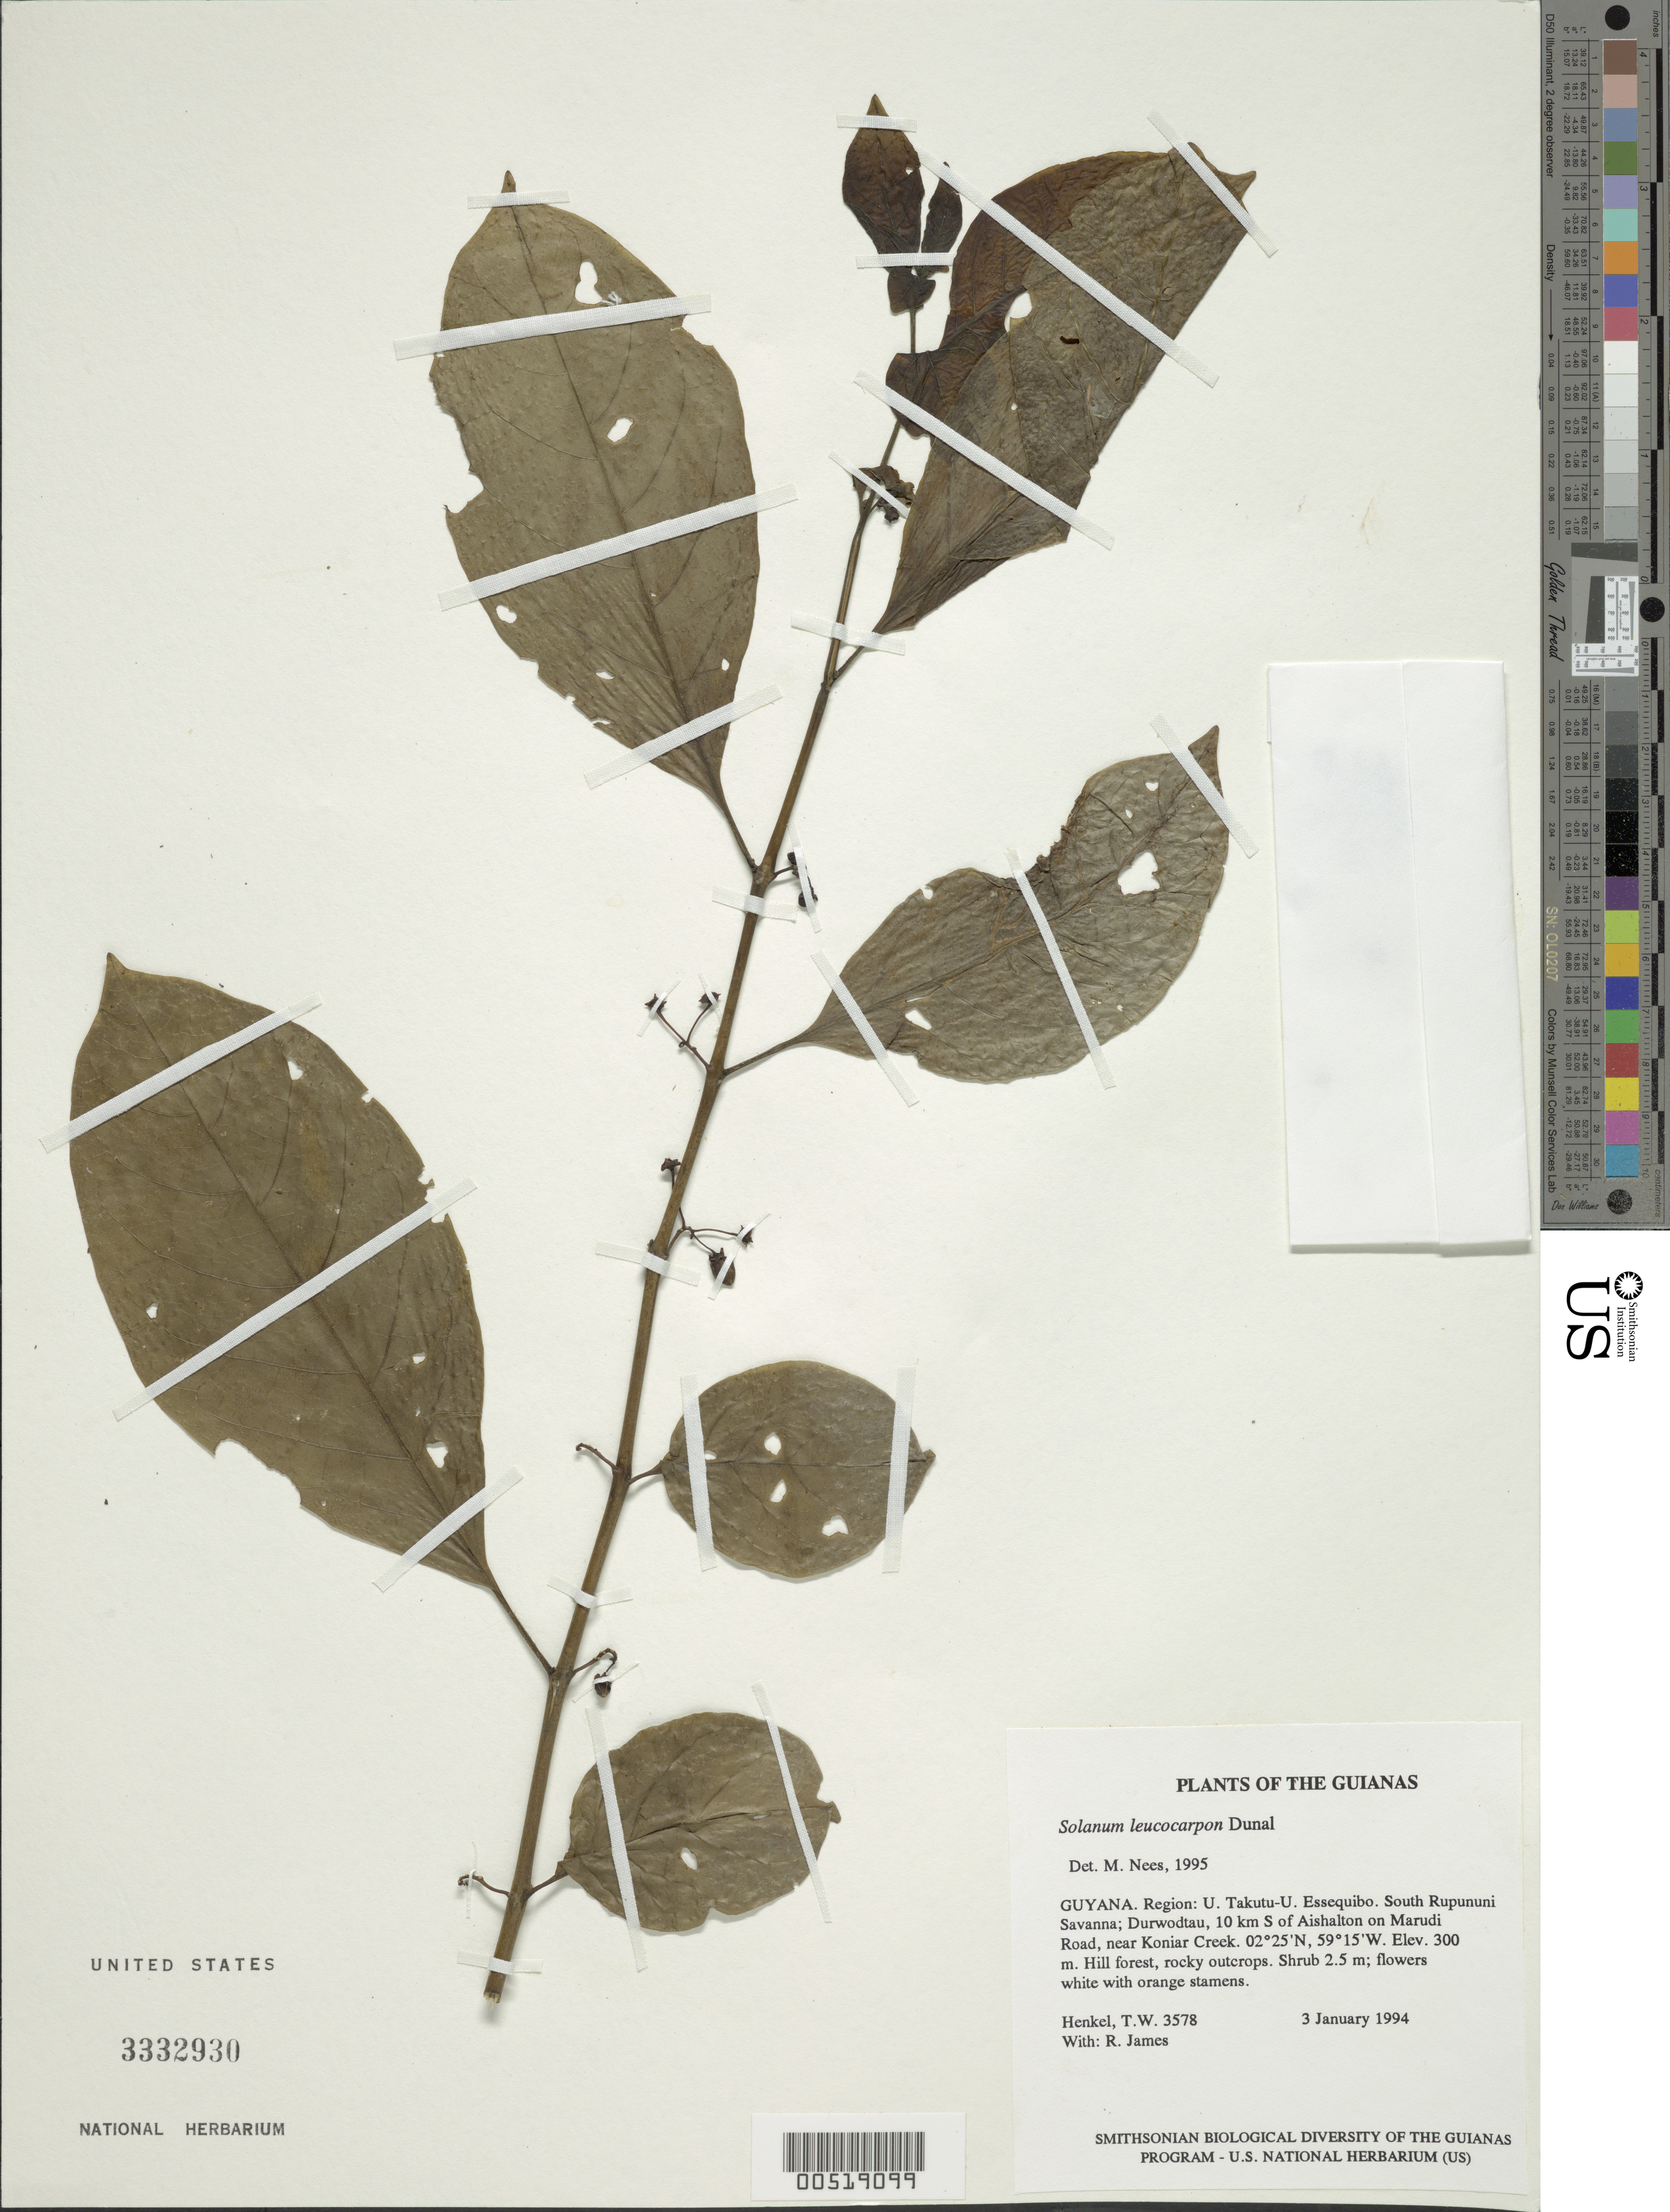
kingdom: Plantae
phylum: Tracheophyta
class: Magnoliopsida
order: Solanales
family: Solanaceae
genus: Solanum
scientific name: Solanum leucocarpon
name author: Dunal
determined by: Nee, Michael H.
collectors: T. Henkel & R. James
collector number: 3578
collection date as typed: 1 Jan 1994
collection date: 1994-01-01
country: Guyana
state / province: U. Takutu-U. Essequibo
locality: South Rupununi Savanna; Durwodtau, 10 km S of Aishalton on Marudi Road, near Koniar Creek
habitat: Hill forest, rocky outcrops.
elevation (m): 300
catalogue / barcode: US 3332930